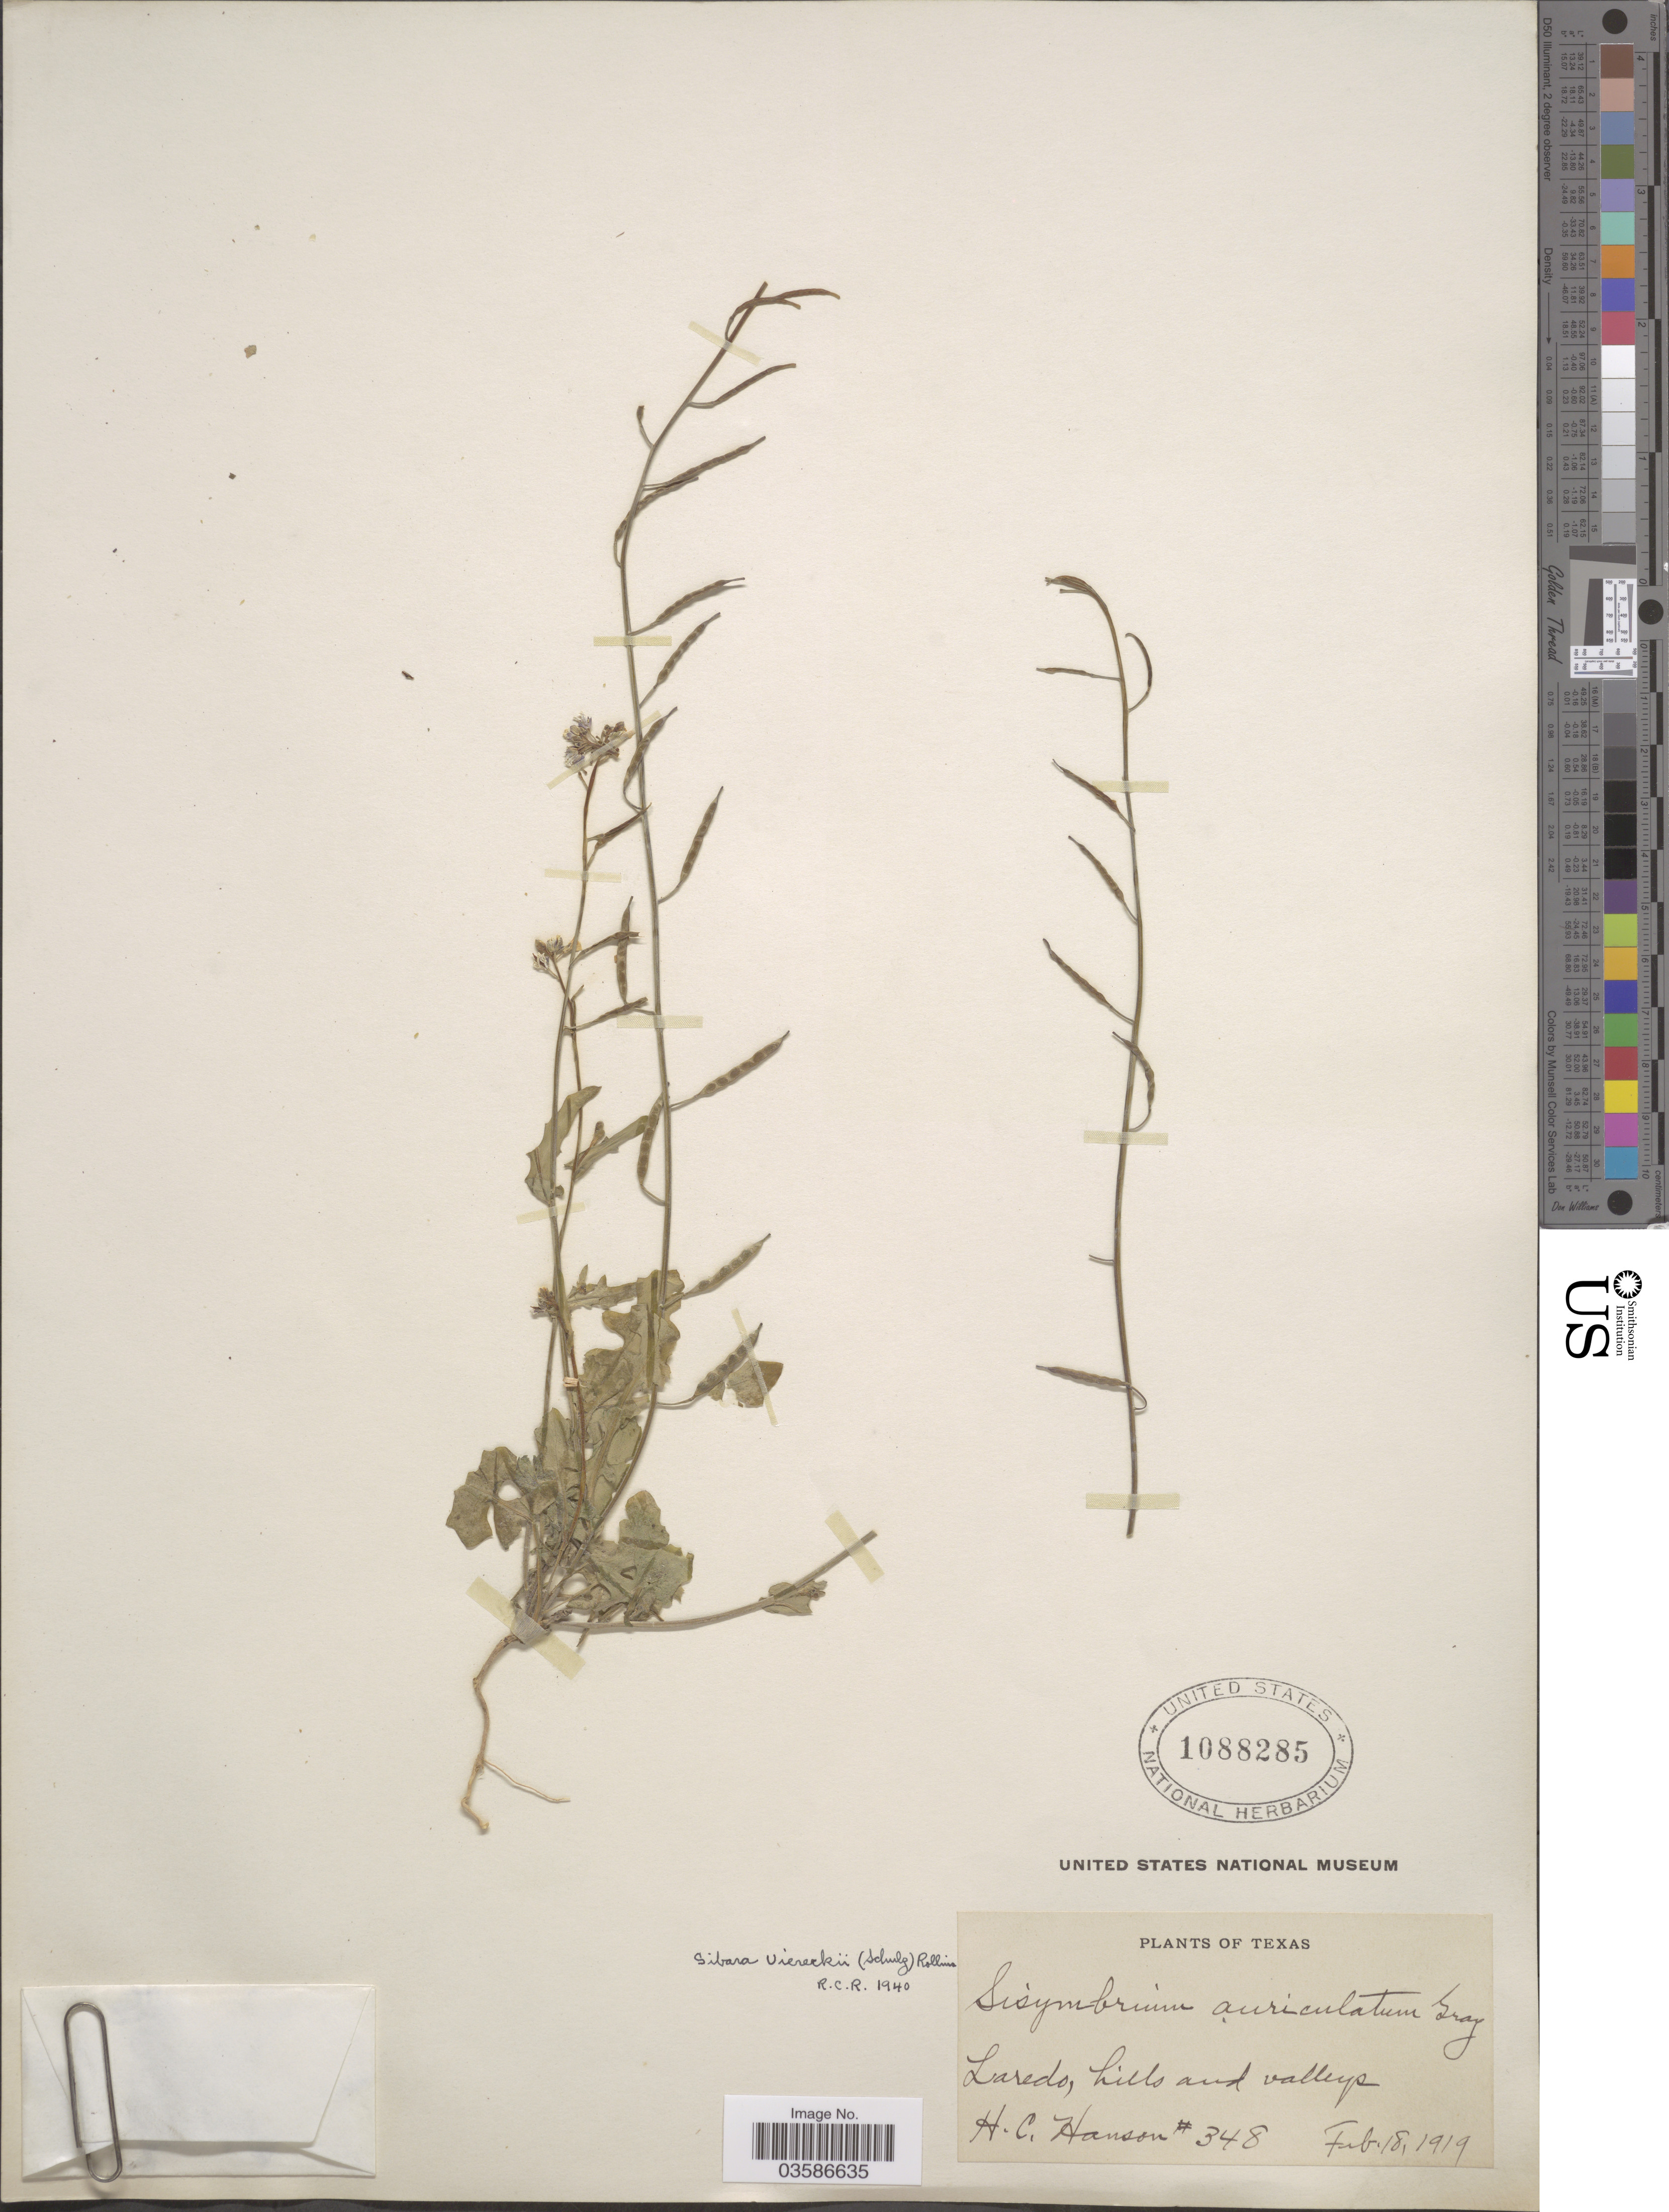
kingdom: Plantae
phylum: Tracheophyta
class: Magnoliopsida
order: Brassicales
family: Brassicaceae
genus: Dryopetalon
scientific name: Dryopetalon viereckii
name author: (O.E. Schulz) Al-Shehbaz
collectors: H. Hanson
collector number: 348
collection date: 1919-02-18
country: United States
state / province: Texas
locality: Laredo, hills and valleys.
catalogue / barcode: US 1088285